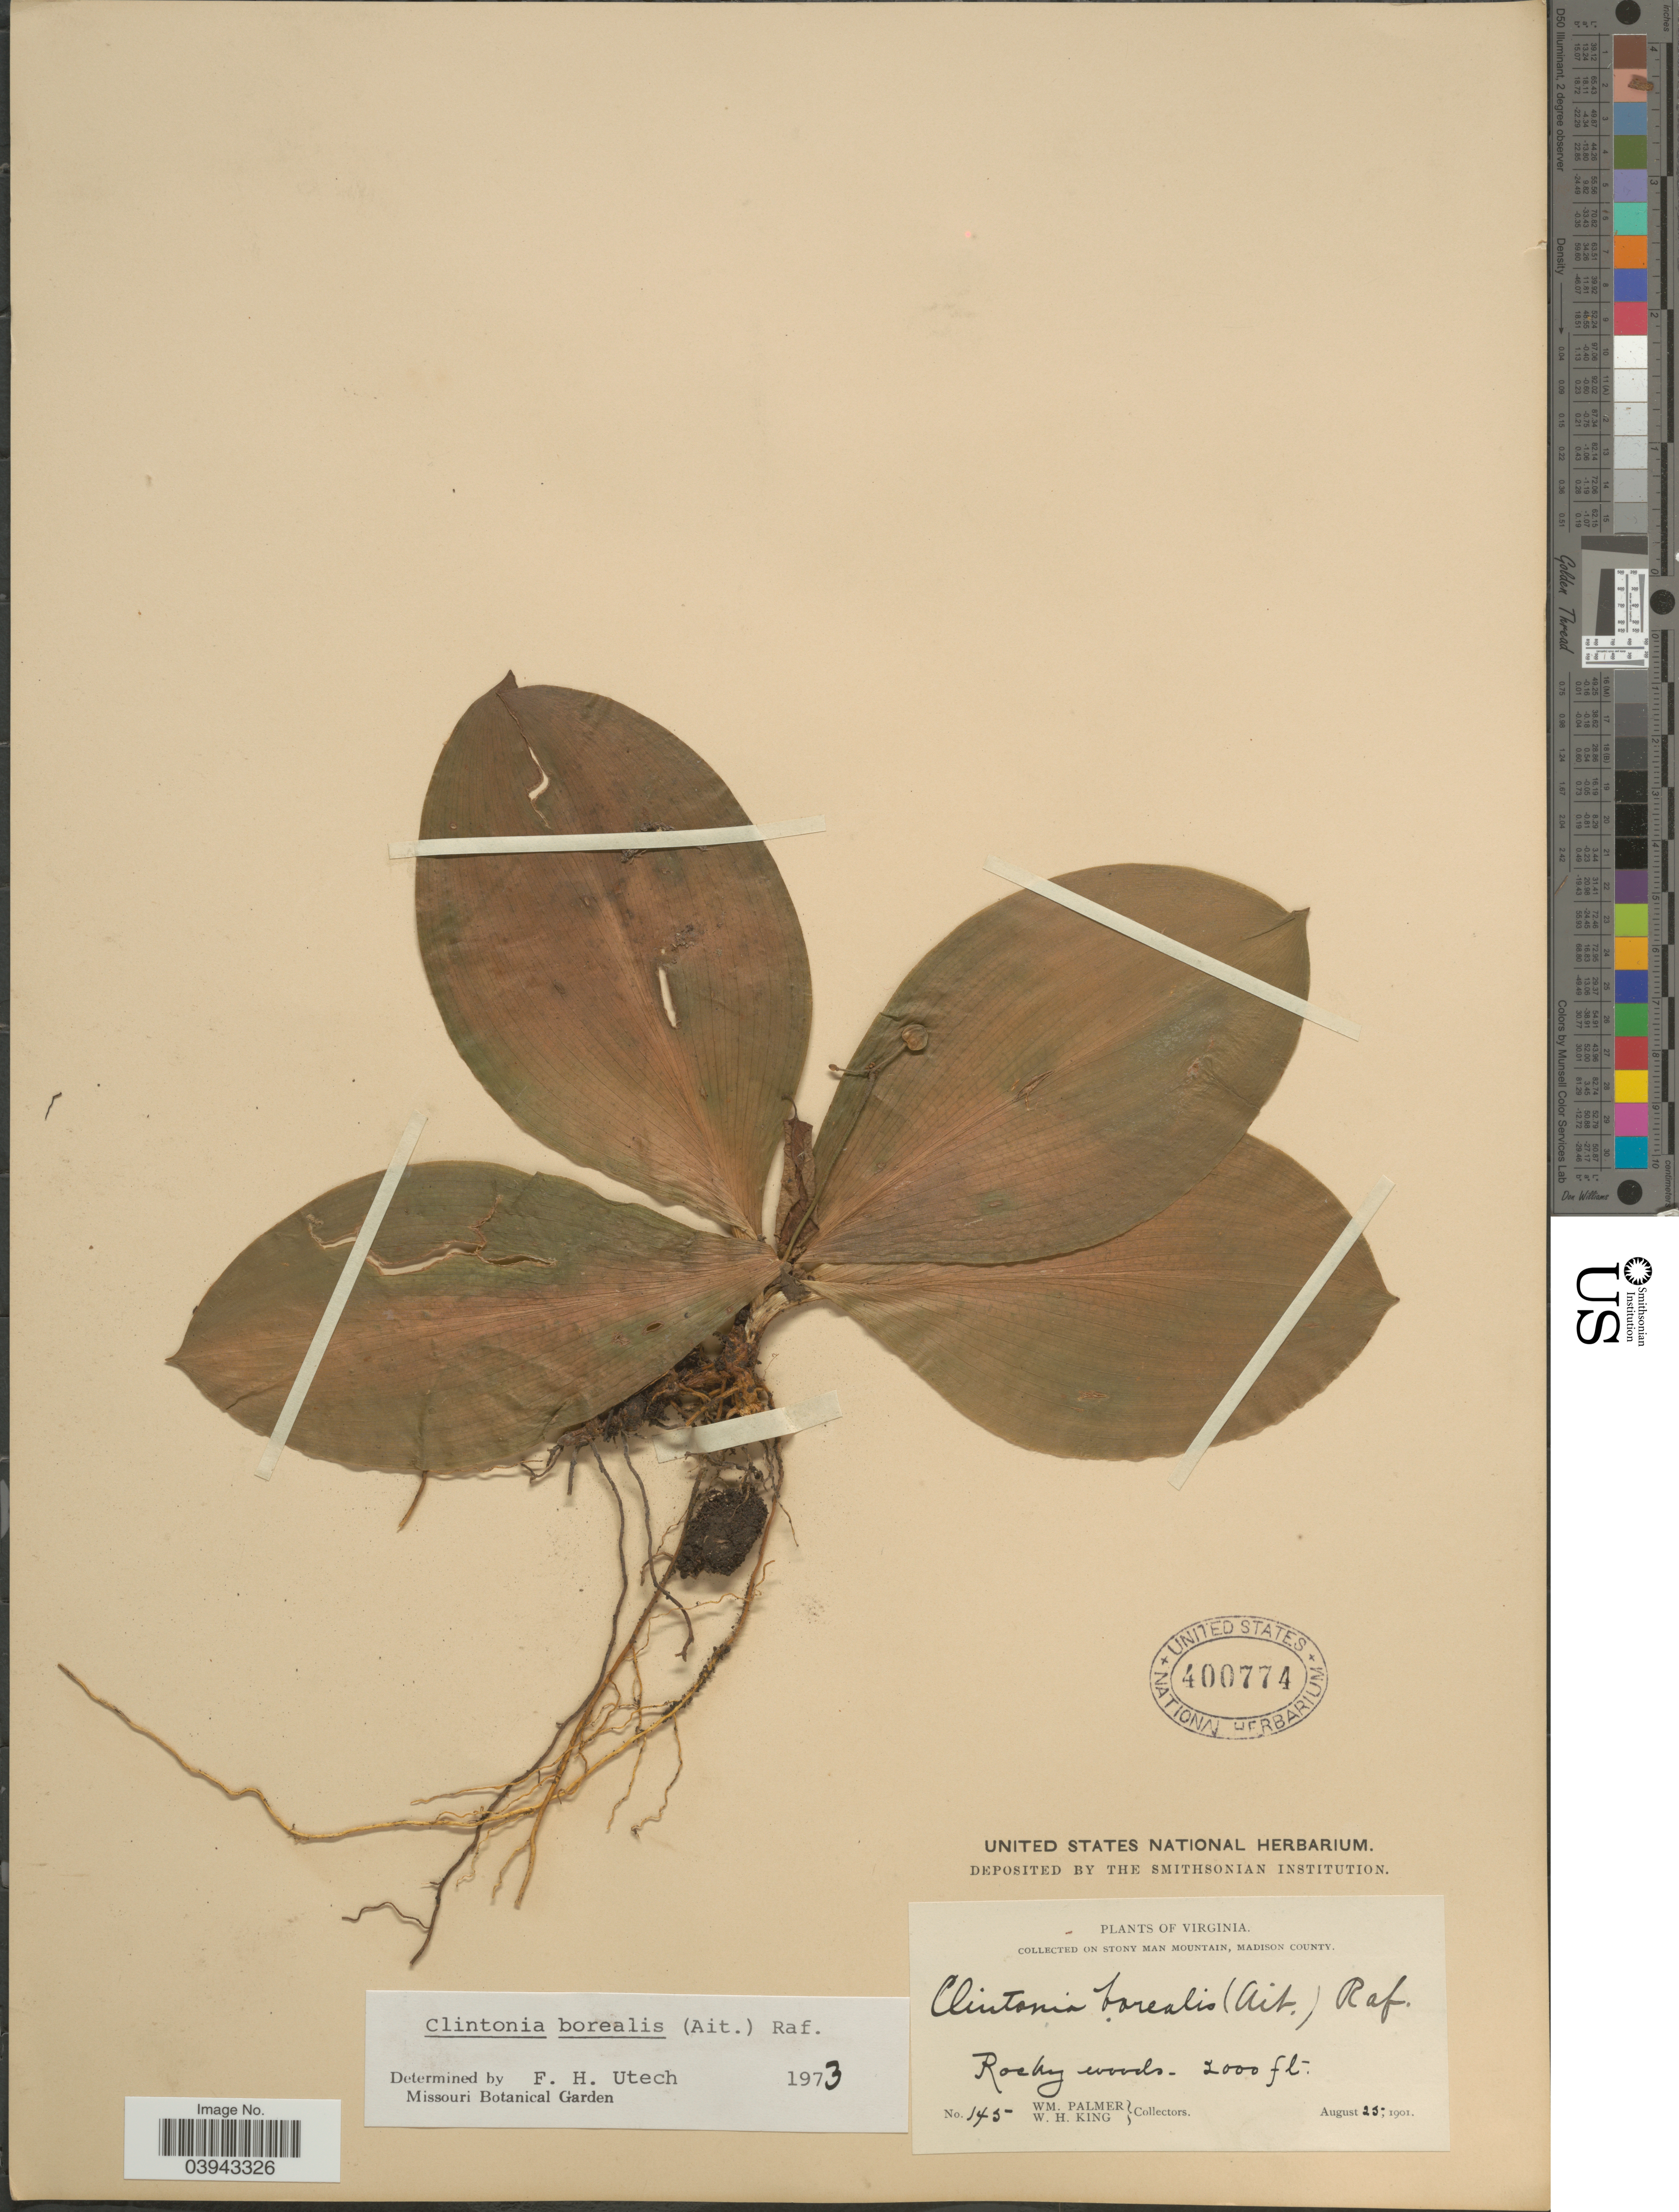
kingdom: Plantae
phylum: Tracheophyta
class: Liliopsida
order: Liliales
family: Liliaceae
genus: Clintonia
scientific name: Clintonia borealis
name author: (Aiton) Raf.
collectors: W. Palmer & W. H. King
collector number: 145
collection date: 1901-08-25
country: United States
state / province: Virginia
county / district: Madison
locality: On Stony Man Mountain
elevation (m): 610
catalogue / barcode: US 400774